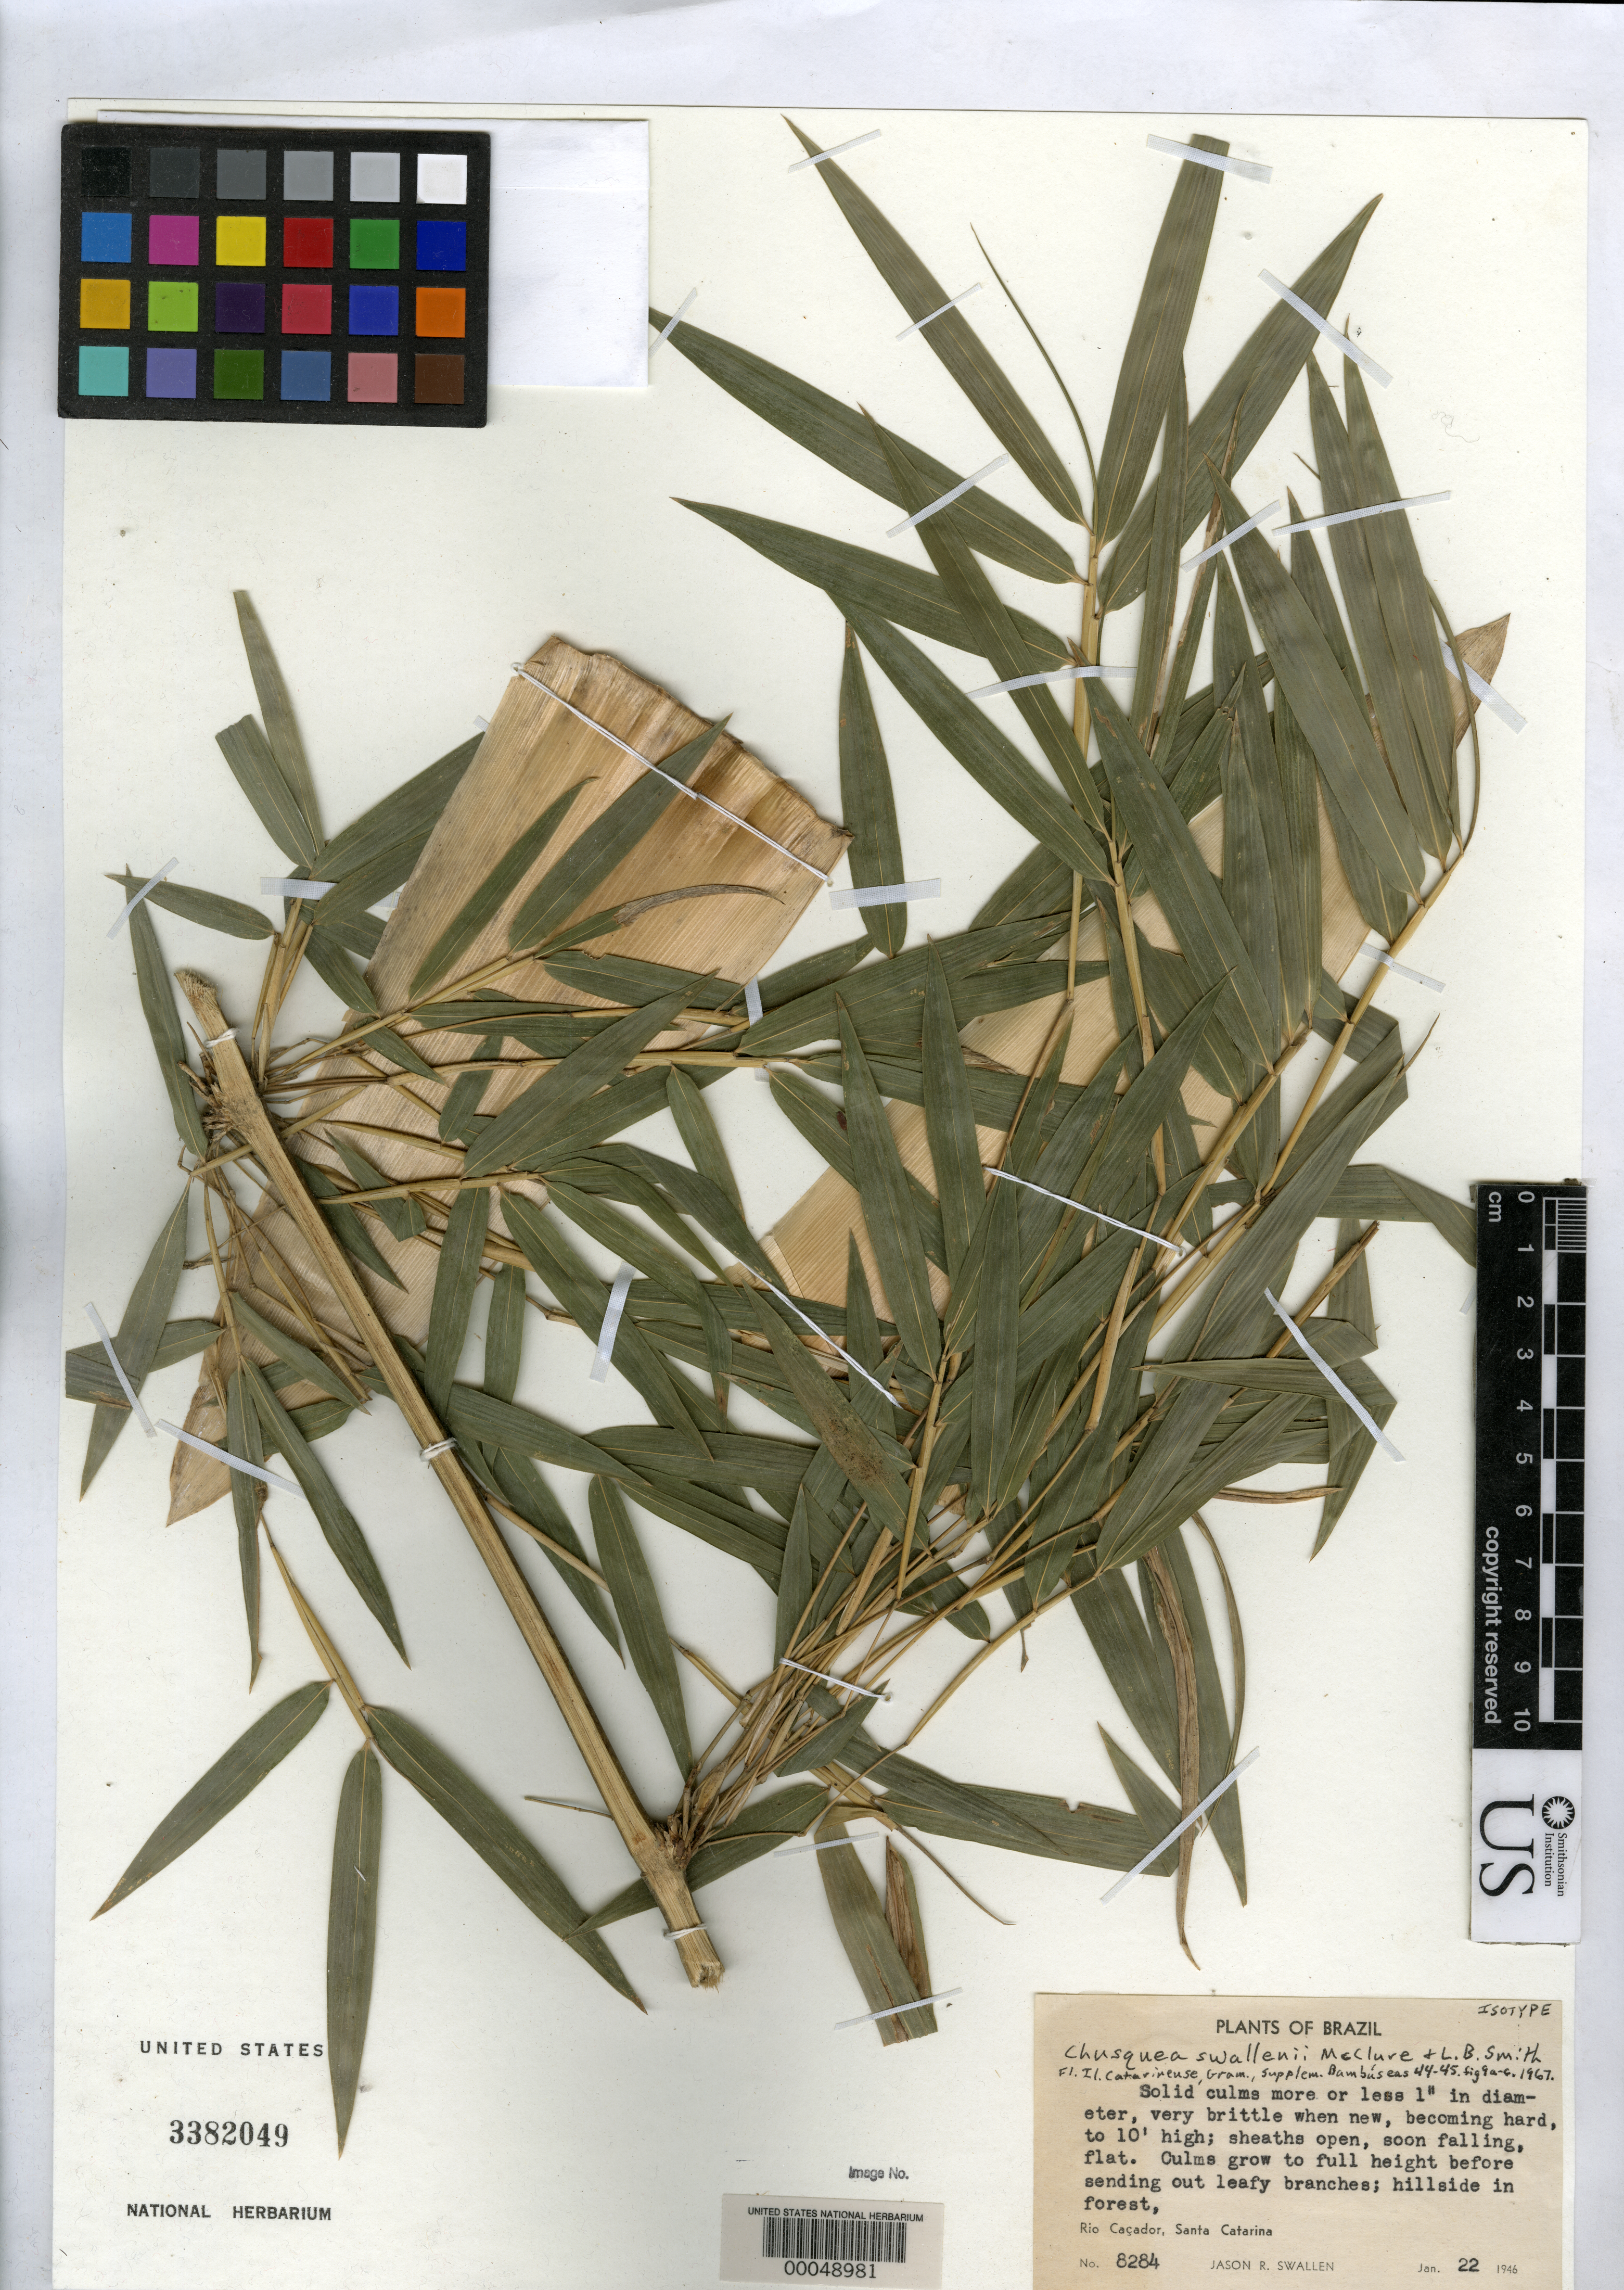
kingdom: Plantae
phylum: Tracheophyta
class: Liliopsida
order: Poales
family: Poaceae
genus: Chusquea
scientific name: Chusquea swallenii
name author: McClure & L.B. Sm.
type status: Isotype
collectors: J. R. Swallen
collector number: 8284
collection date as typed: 22 Jan 1946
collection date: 1946-01-22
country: Brazil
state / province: Santa Catarina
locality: Rio Caçador.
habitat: Hillside in forest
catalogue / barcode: US 3382049